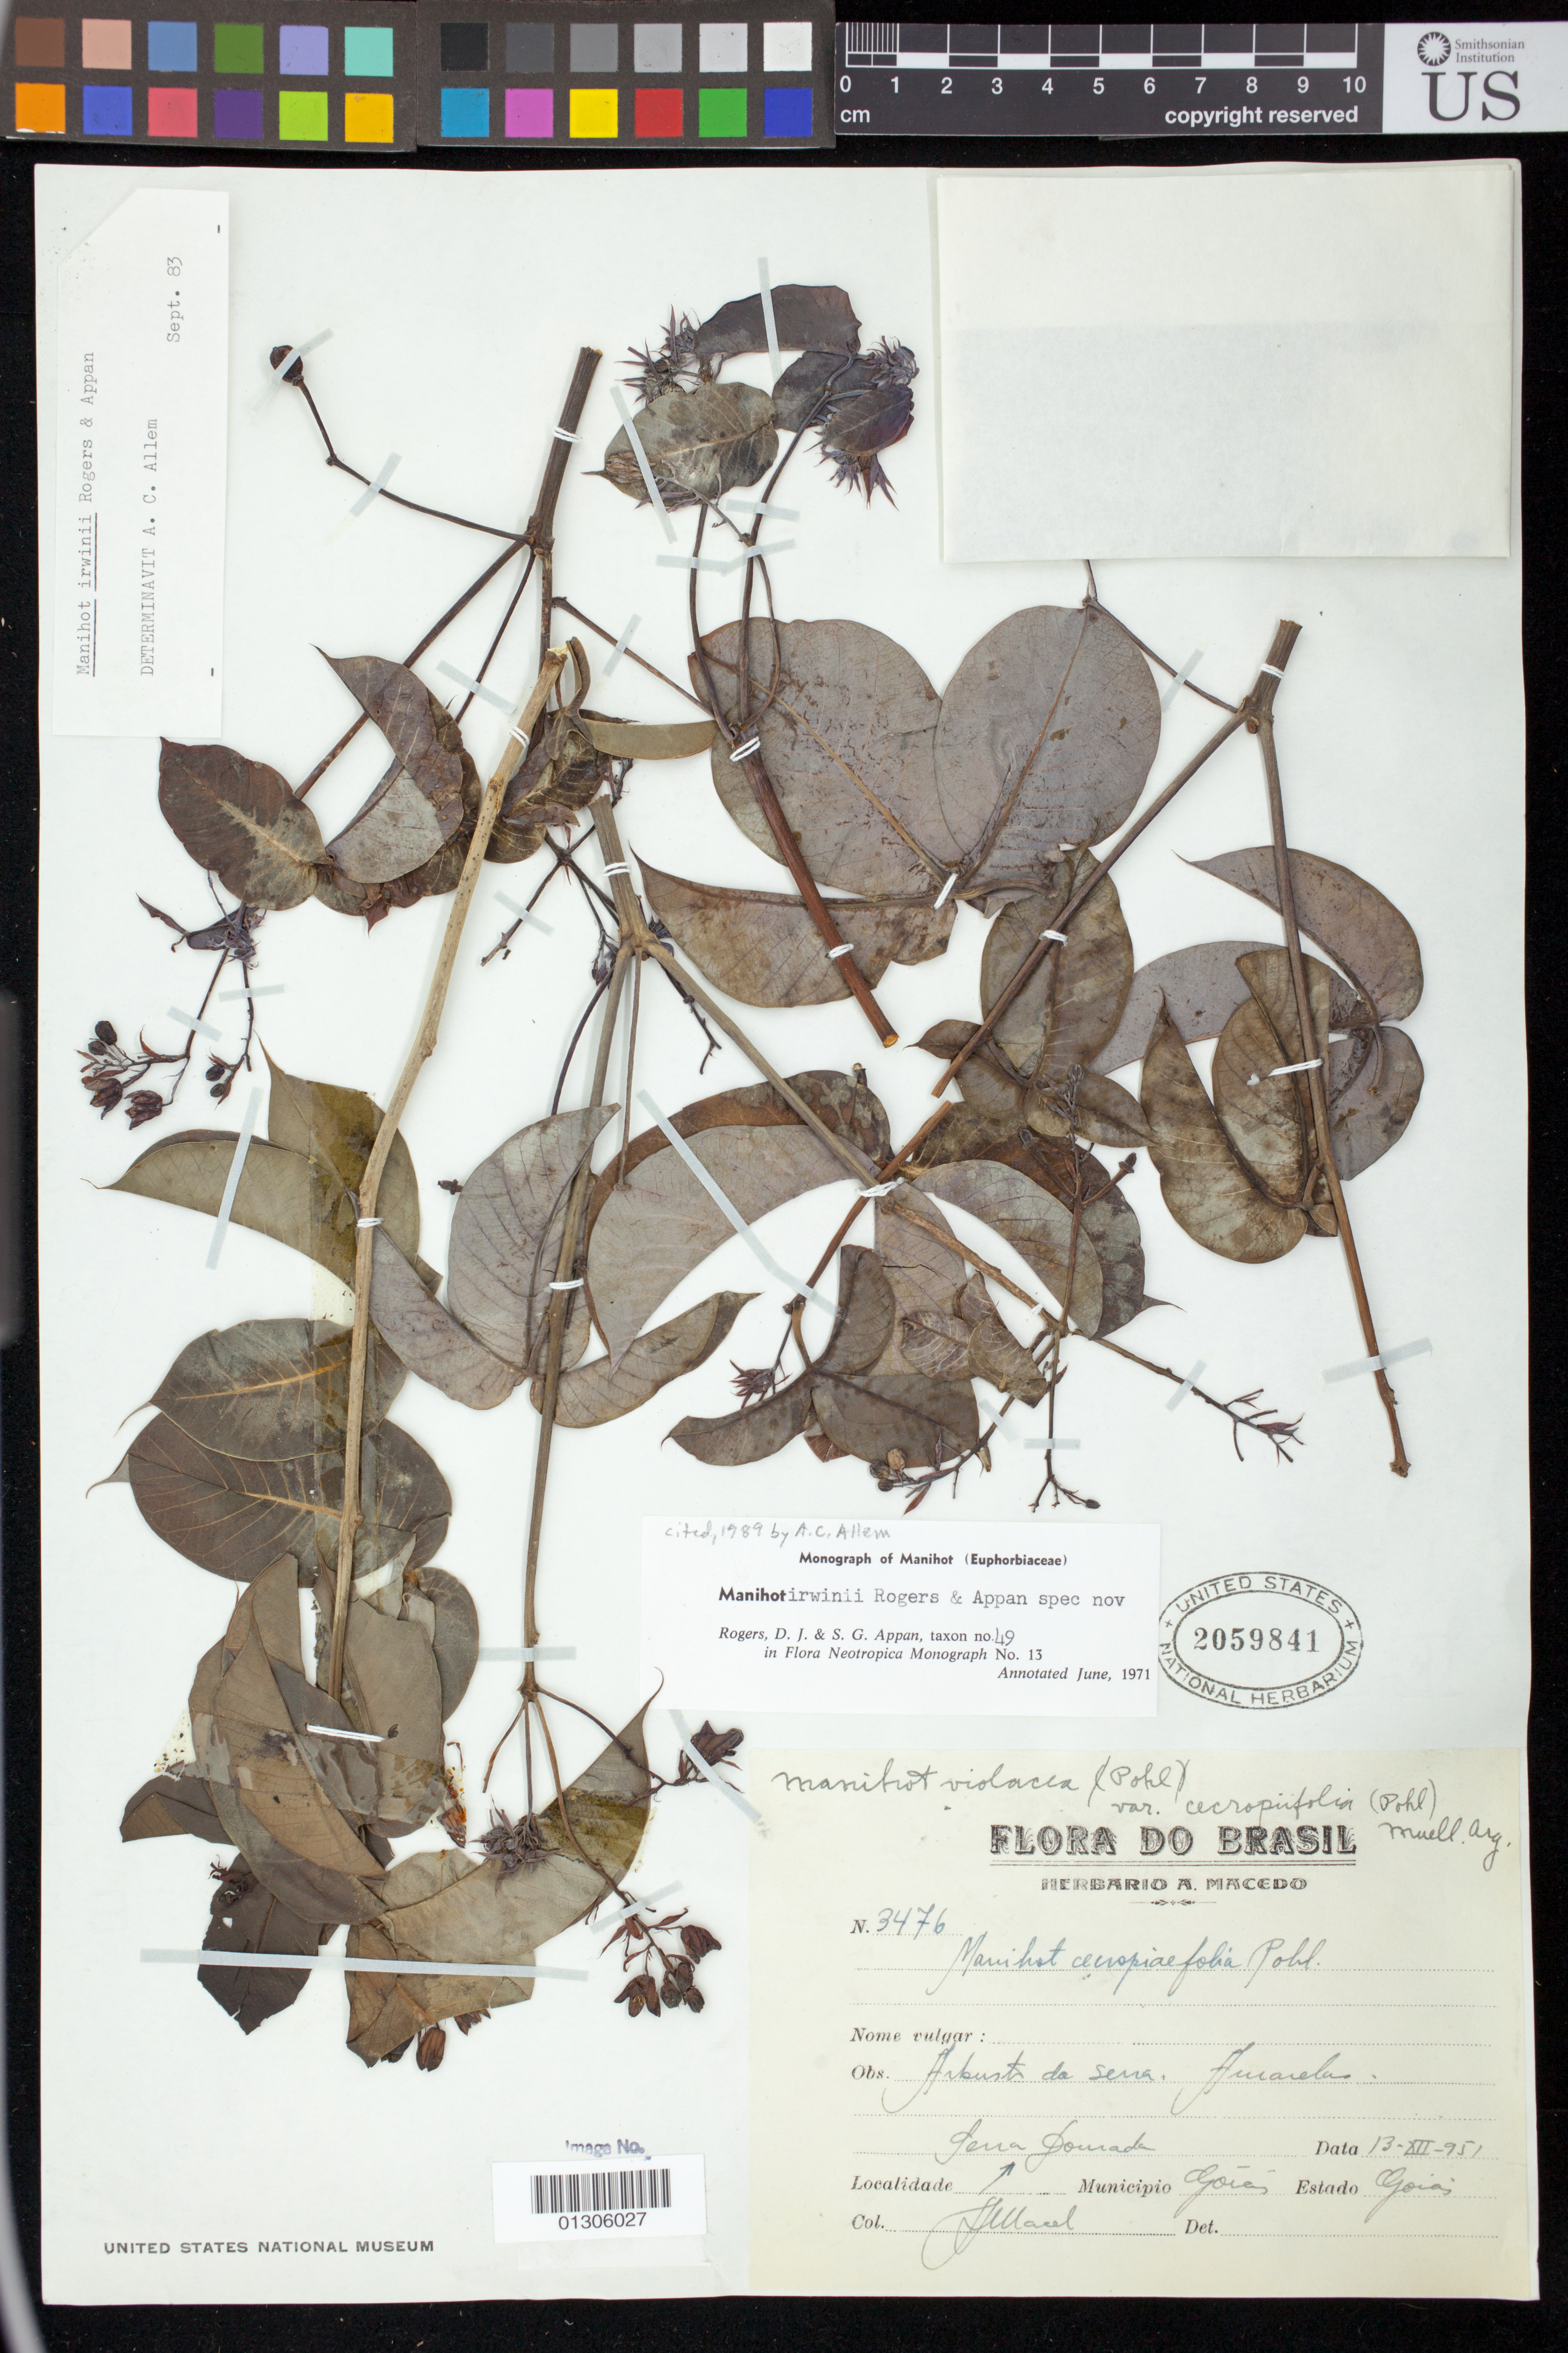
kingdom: Plantae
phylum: Tracheophyta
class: Magnoliopsida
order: Malpighiales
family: Euphorbiaceae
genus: Manihot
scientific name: Manihot irwinii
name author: D.J. Rogers & Appan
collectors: A. Macedo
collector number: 3476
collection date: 1951-12-13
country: Brazil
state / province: Goias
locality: Municipio Goias, Serra Dourada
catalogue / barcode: US 2059841